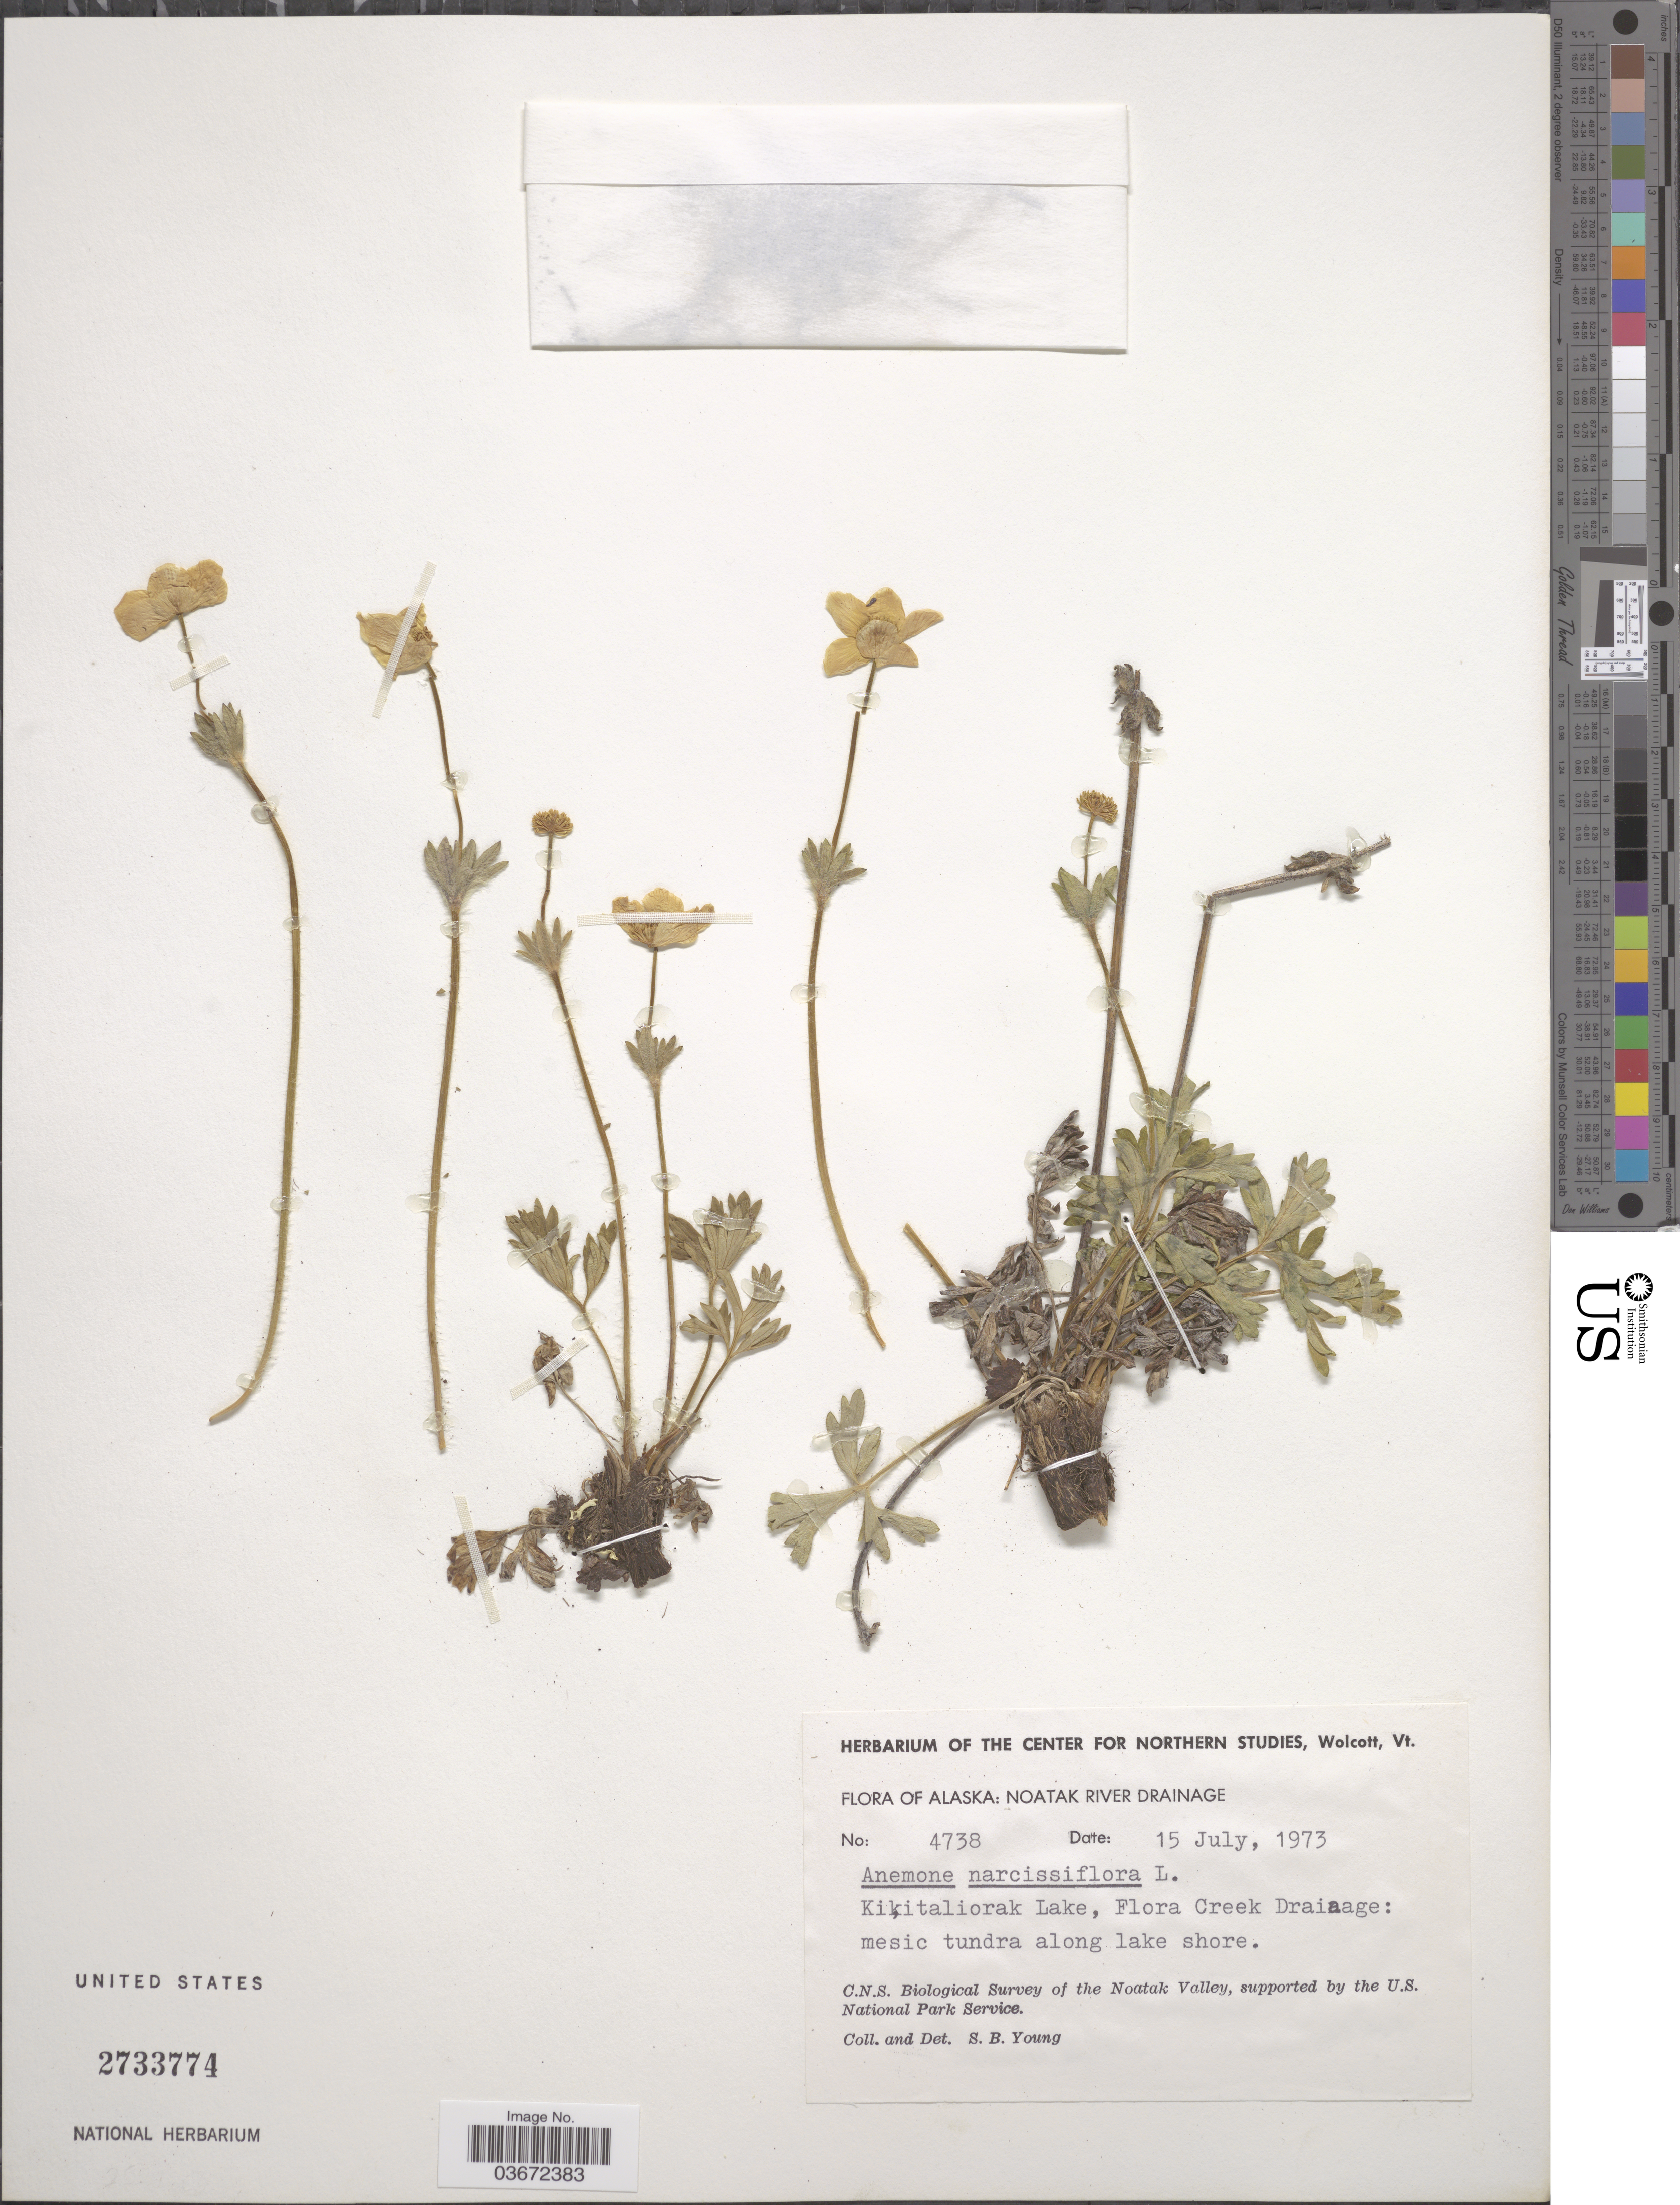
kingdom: Plantae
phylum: Tracheophyta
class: Magnoliopsida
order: Ranunculales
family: Ranunculaceae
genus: Anemone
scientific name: Anemone narcissiflora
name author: L.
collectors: S. Young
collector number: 4738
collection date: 1973-07-15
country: United States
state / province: Alaska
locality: Noatak River Drainage. Kikitaliorak Lake, Flora Creek Drainage. Noatak Valley.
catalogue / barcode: US 2733774